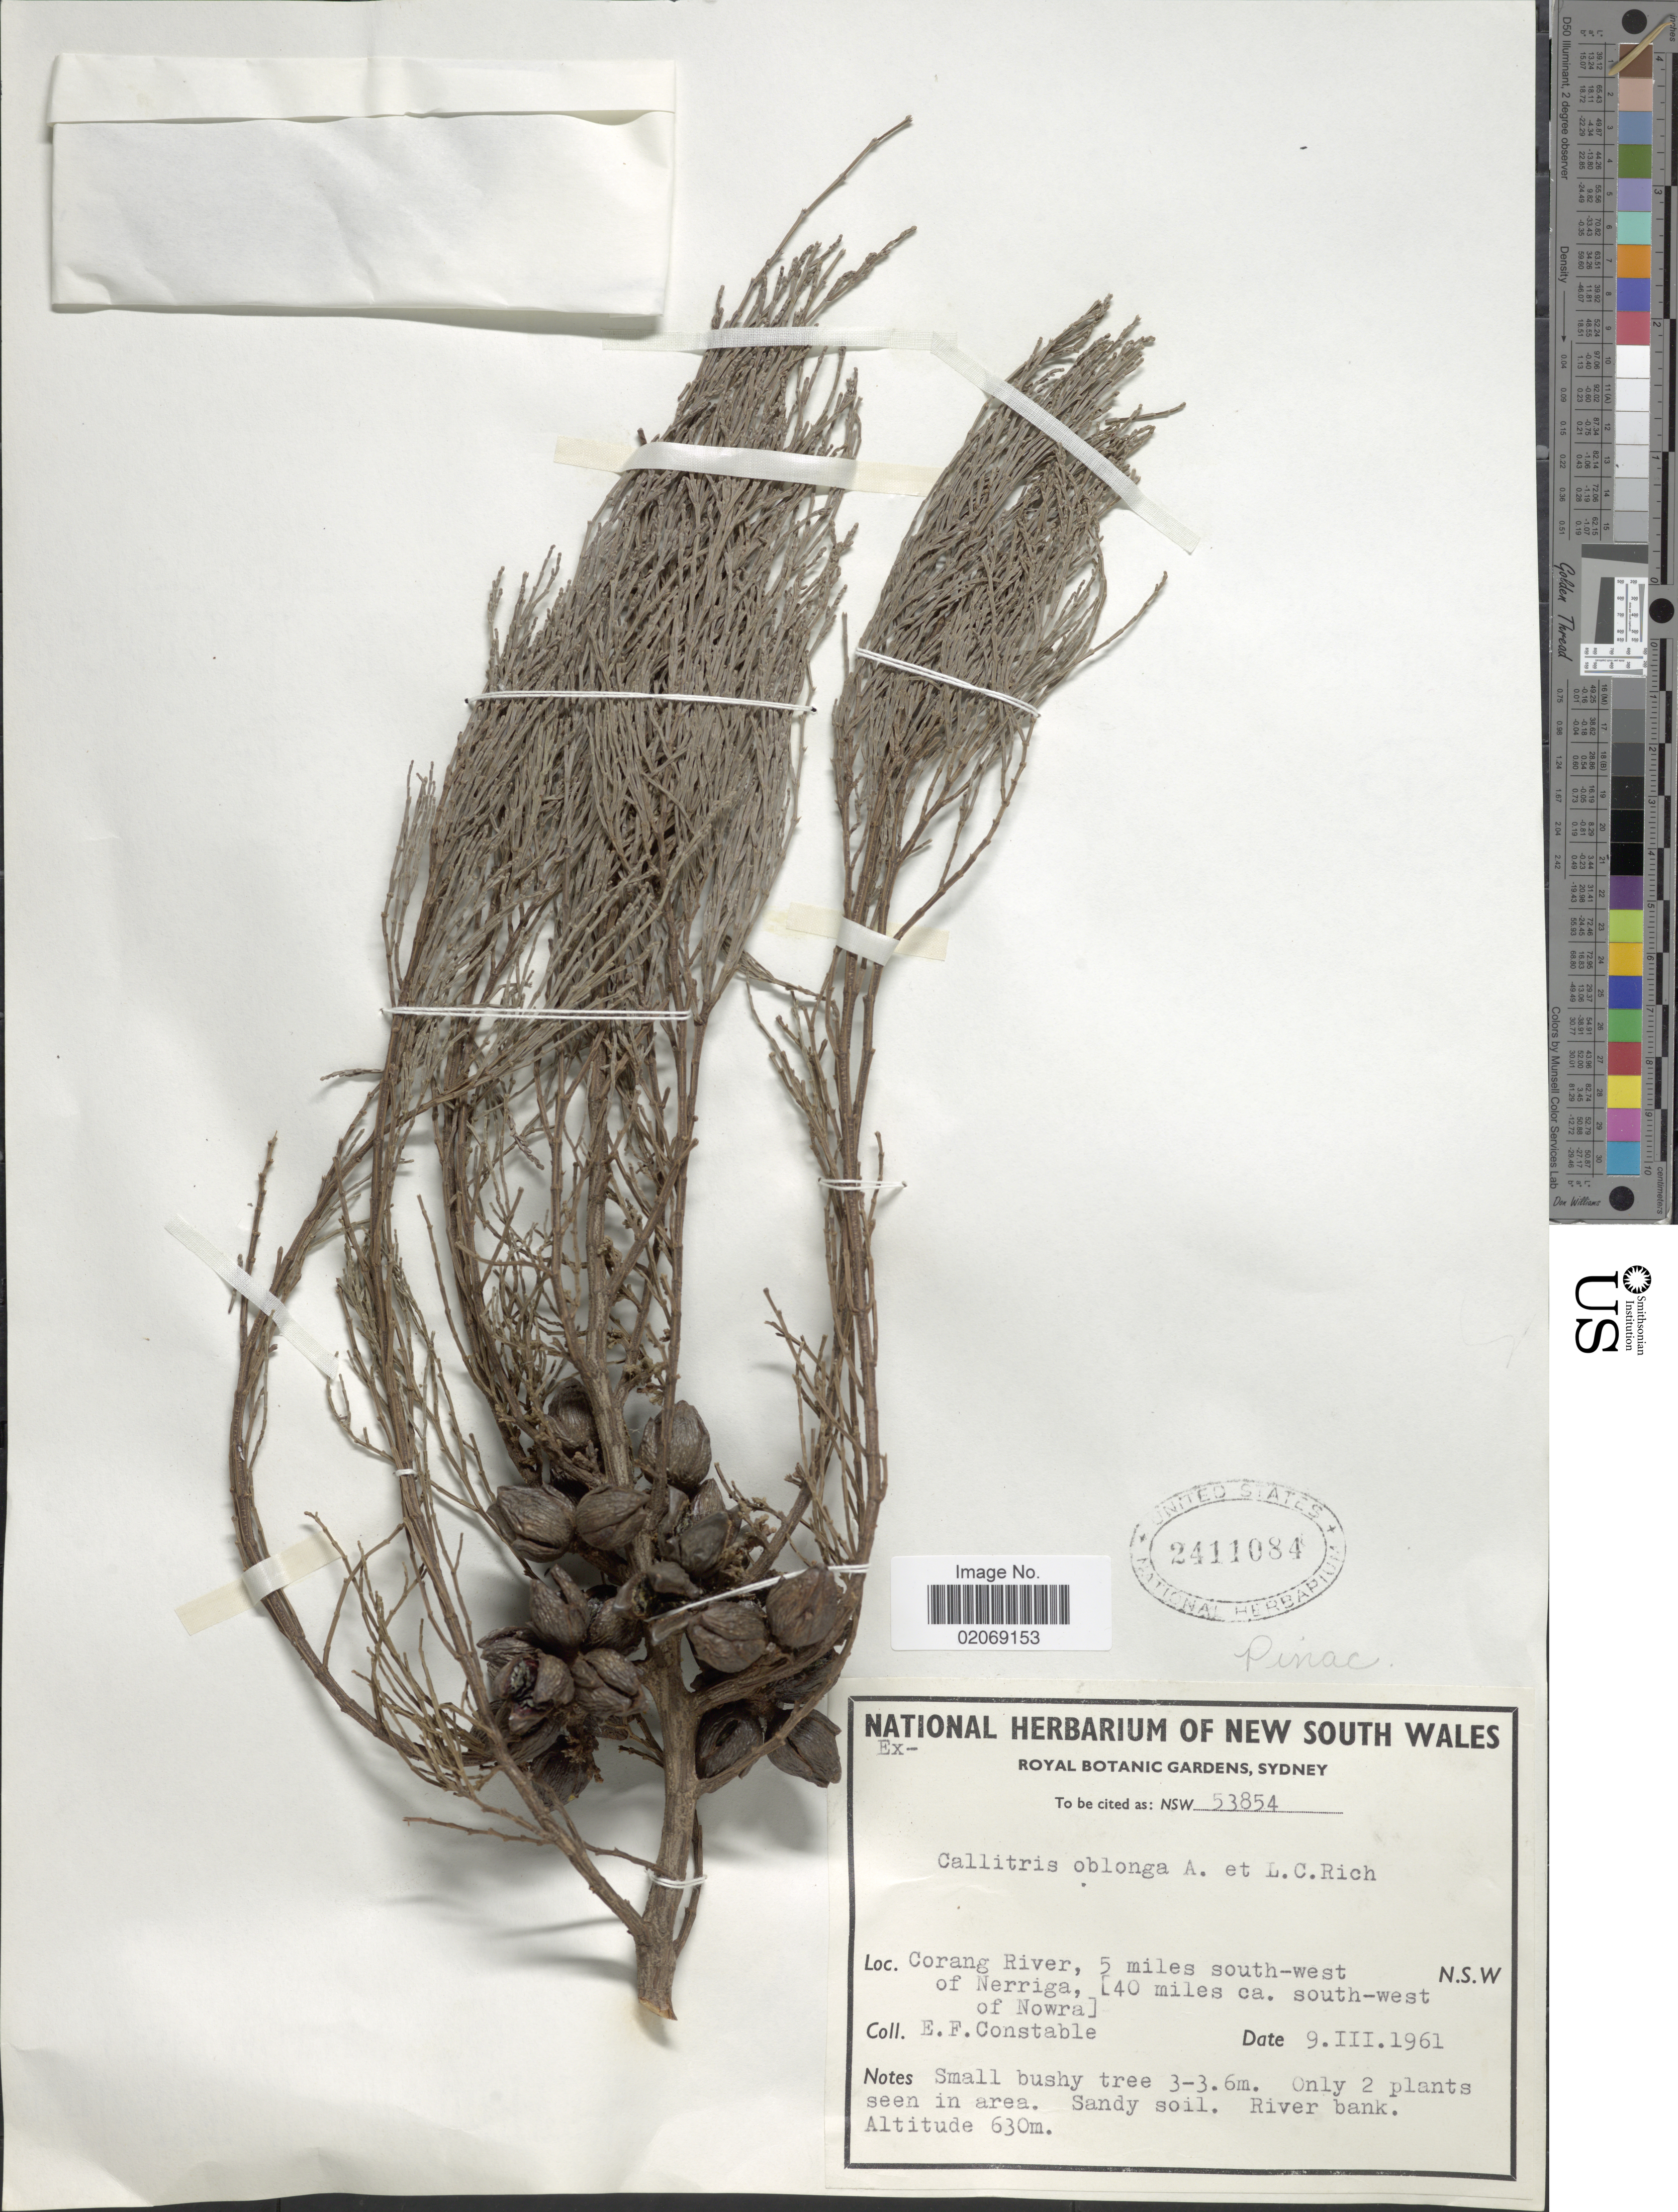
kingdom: Plantae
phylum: Tracheophyta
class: Pinopsida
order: Pinales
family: Cupressaceae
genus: Callitris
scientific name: Callitris oblonga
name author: Rich.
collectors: E. F. Constable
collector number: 53854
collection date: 1961-03-09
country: Australia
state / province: New South Wales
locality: Corang River, 5 miles south- west of Nerriga, [ 40 miles ca. south- west of Nowra]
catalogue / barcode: US 2411084